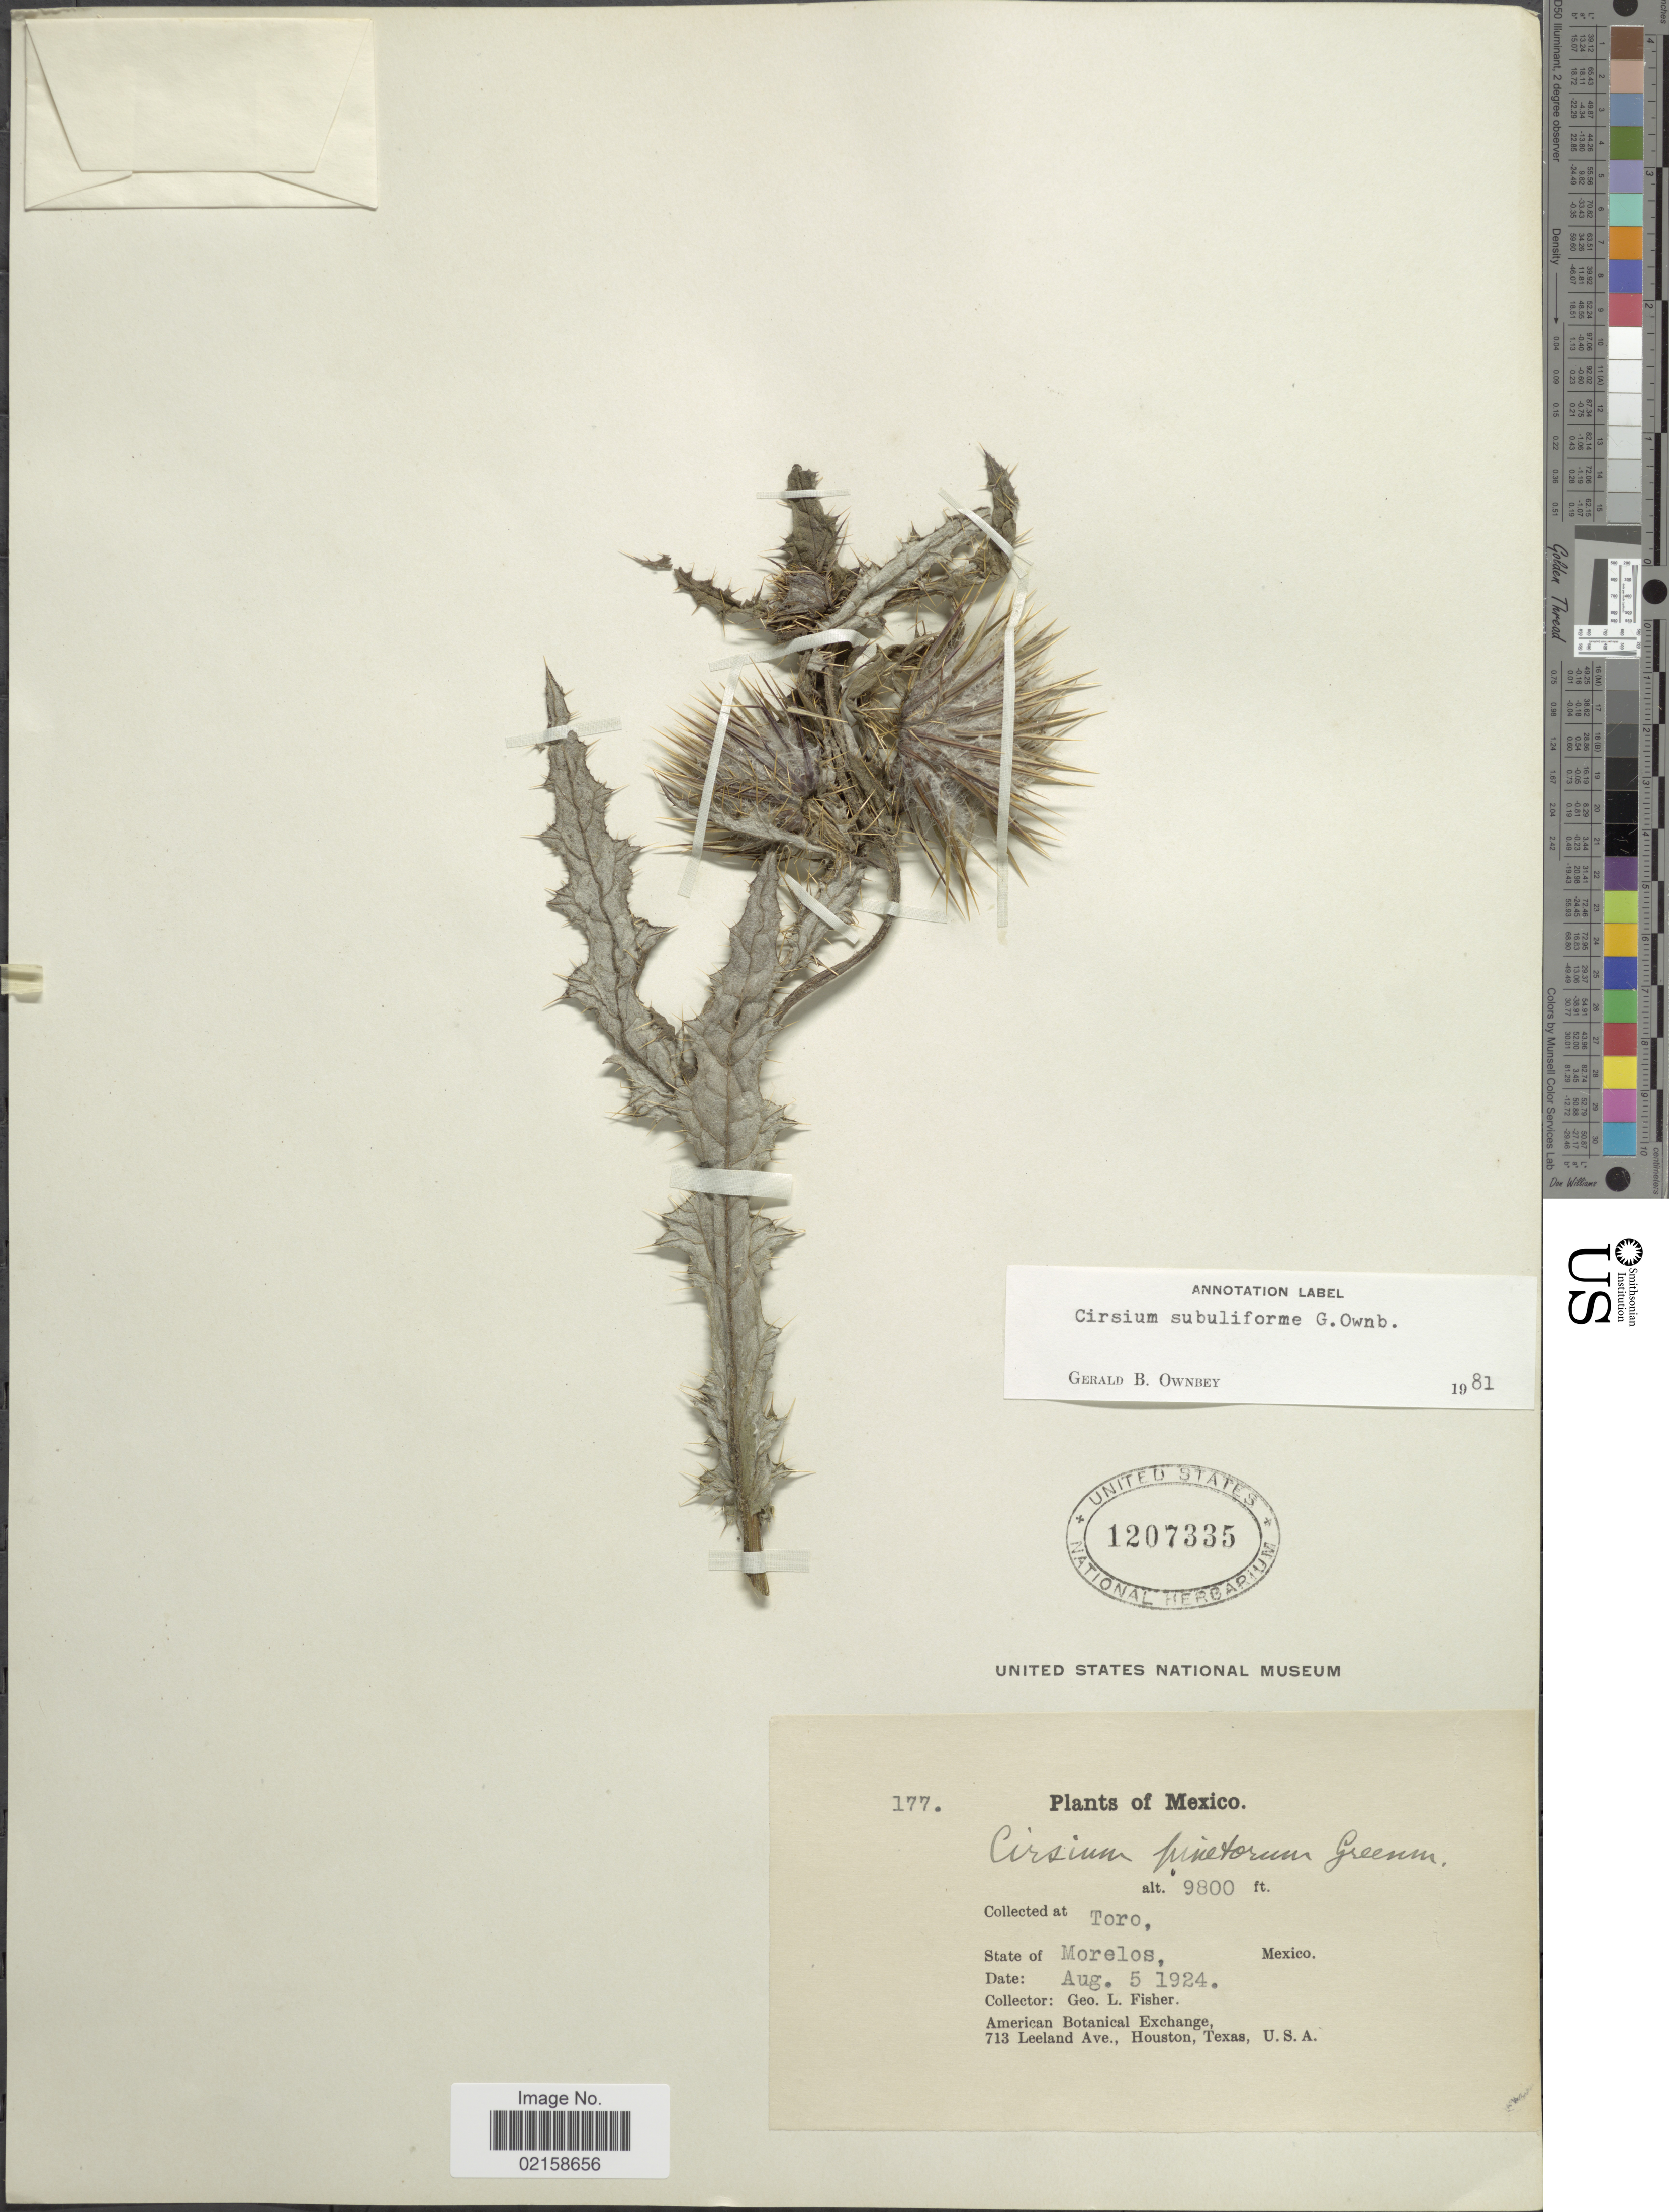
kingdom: Plantae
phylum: Tracheophyta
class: Magnoliopsida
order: Asterales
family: Asteraceae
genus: Cirsium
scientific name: Cirsium subuliforme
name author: G.B. Ownbey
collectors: G. L. Fisher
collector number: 177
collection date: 1924-08-05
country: Mexico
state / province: Morelos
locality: Toro.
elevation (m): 2987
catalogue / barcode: US 1207335